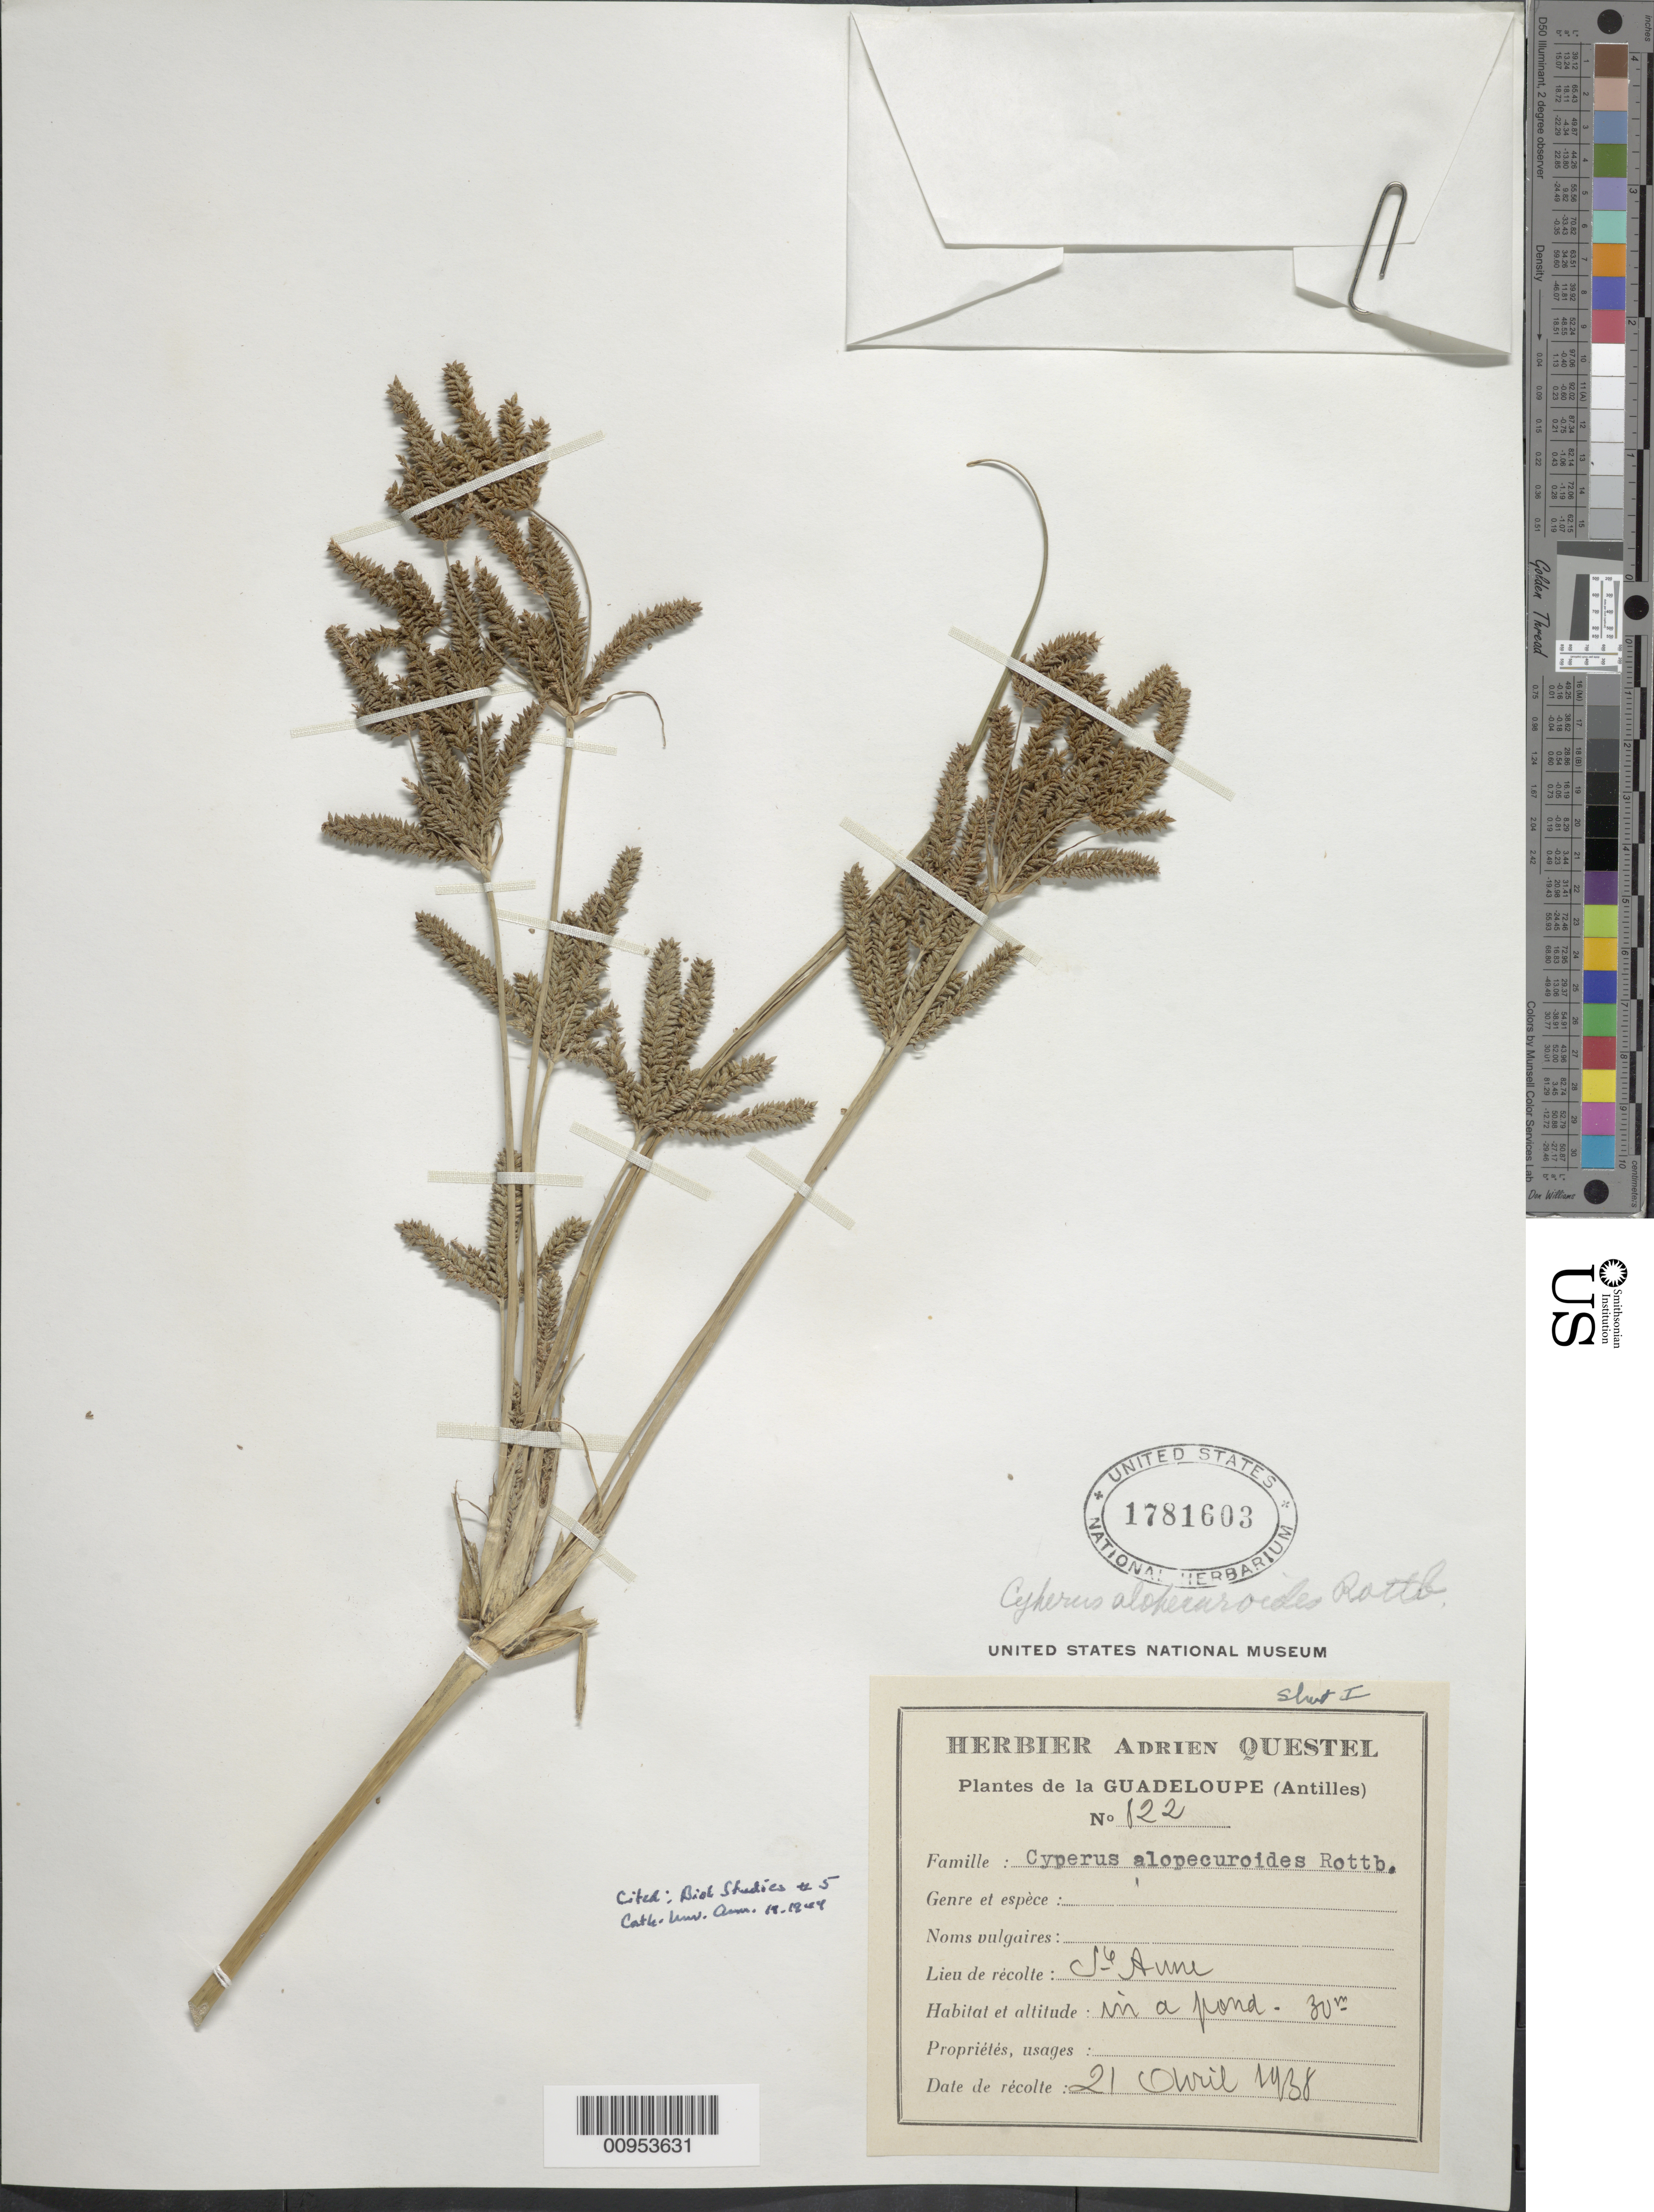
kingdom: Plantae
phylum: Tracheophyta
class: Liliopsida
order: Poales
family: Cyperaceae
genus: Cyperus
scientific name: Cyperus alopecuroides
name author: Rottb.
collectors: A. Questel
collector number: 822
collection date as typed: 21 Apr 1938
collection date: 1938-04-21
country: Guadeloupe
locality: St. Anne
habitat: In a pond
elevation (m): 30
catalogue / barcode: US 1781603